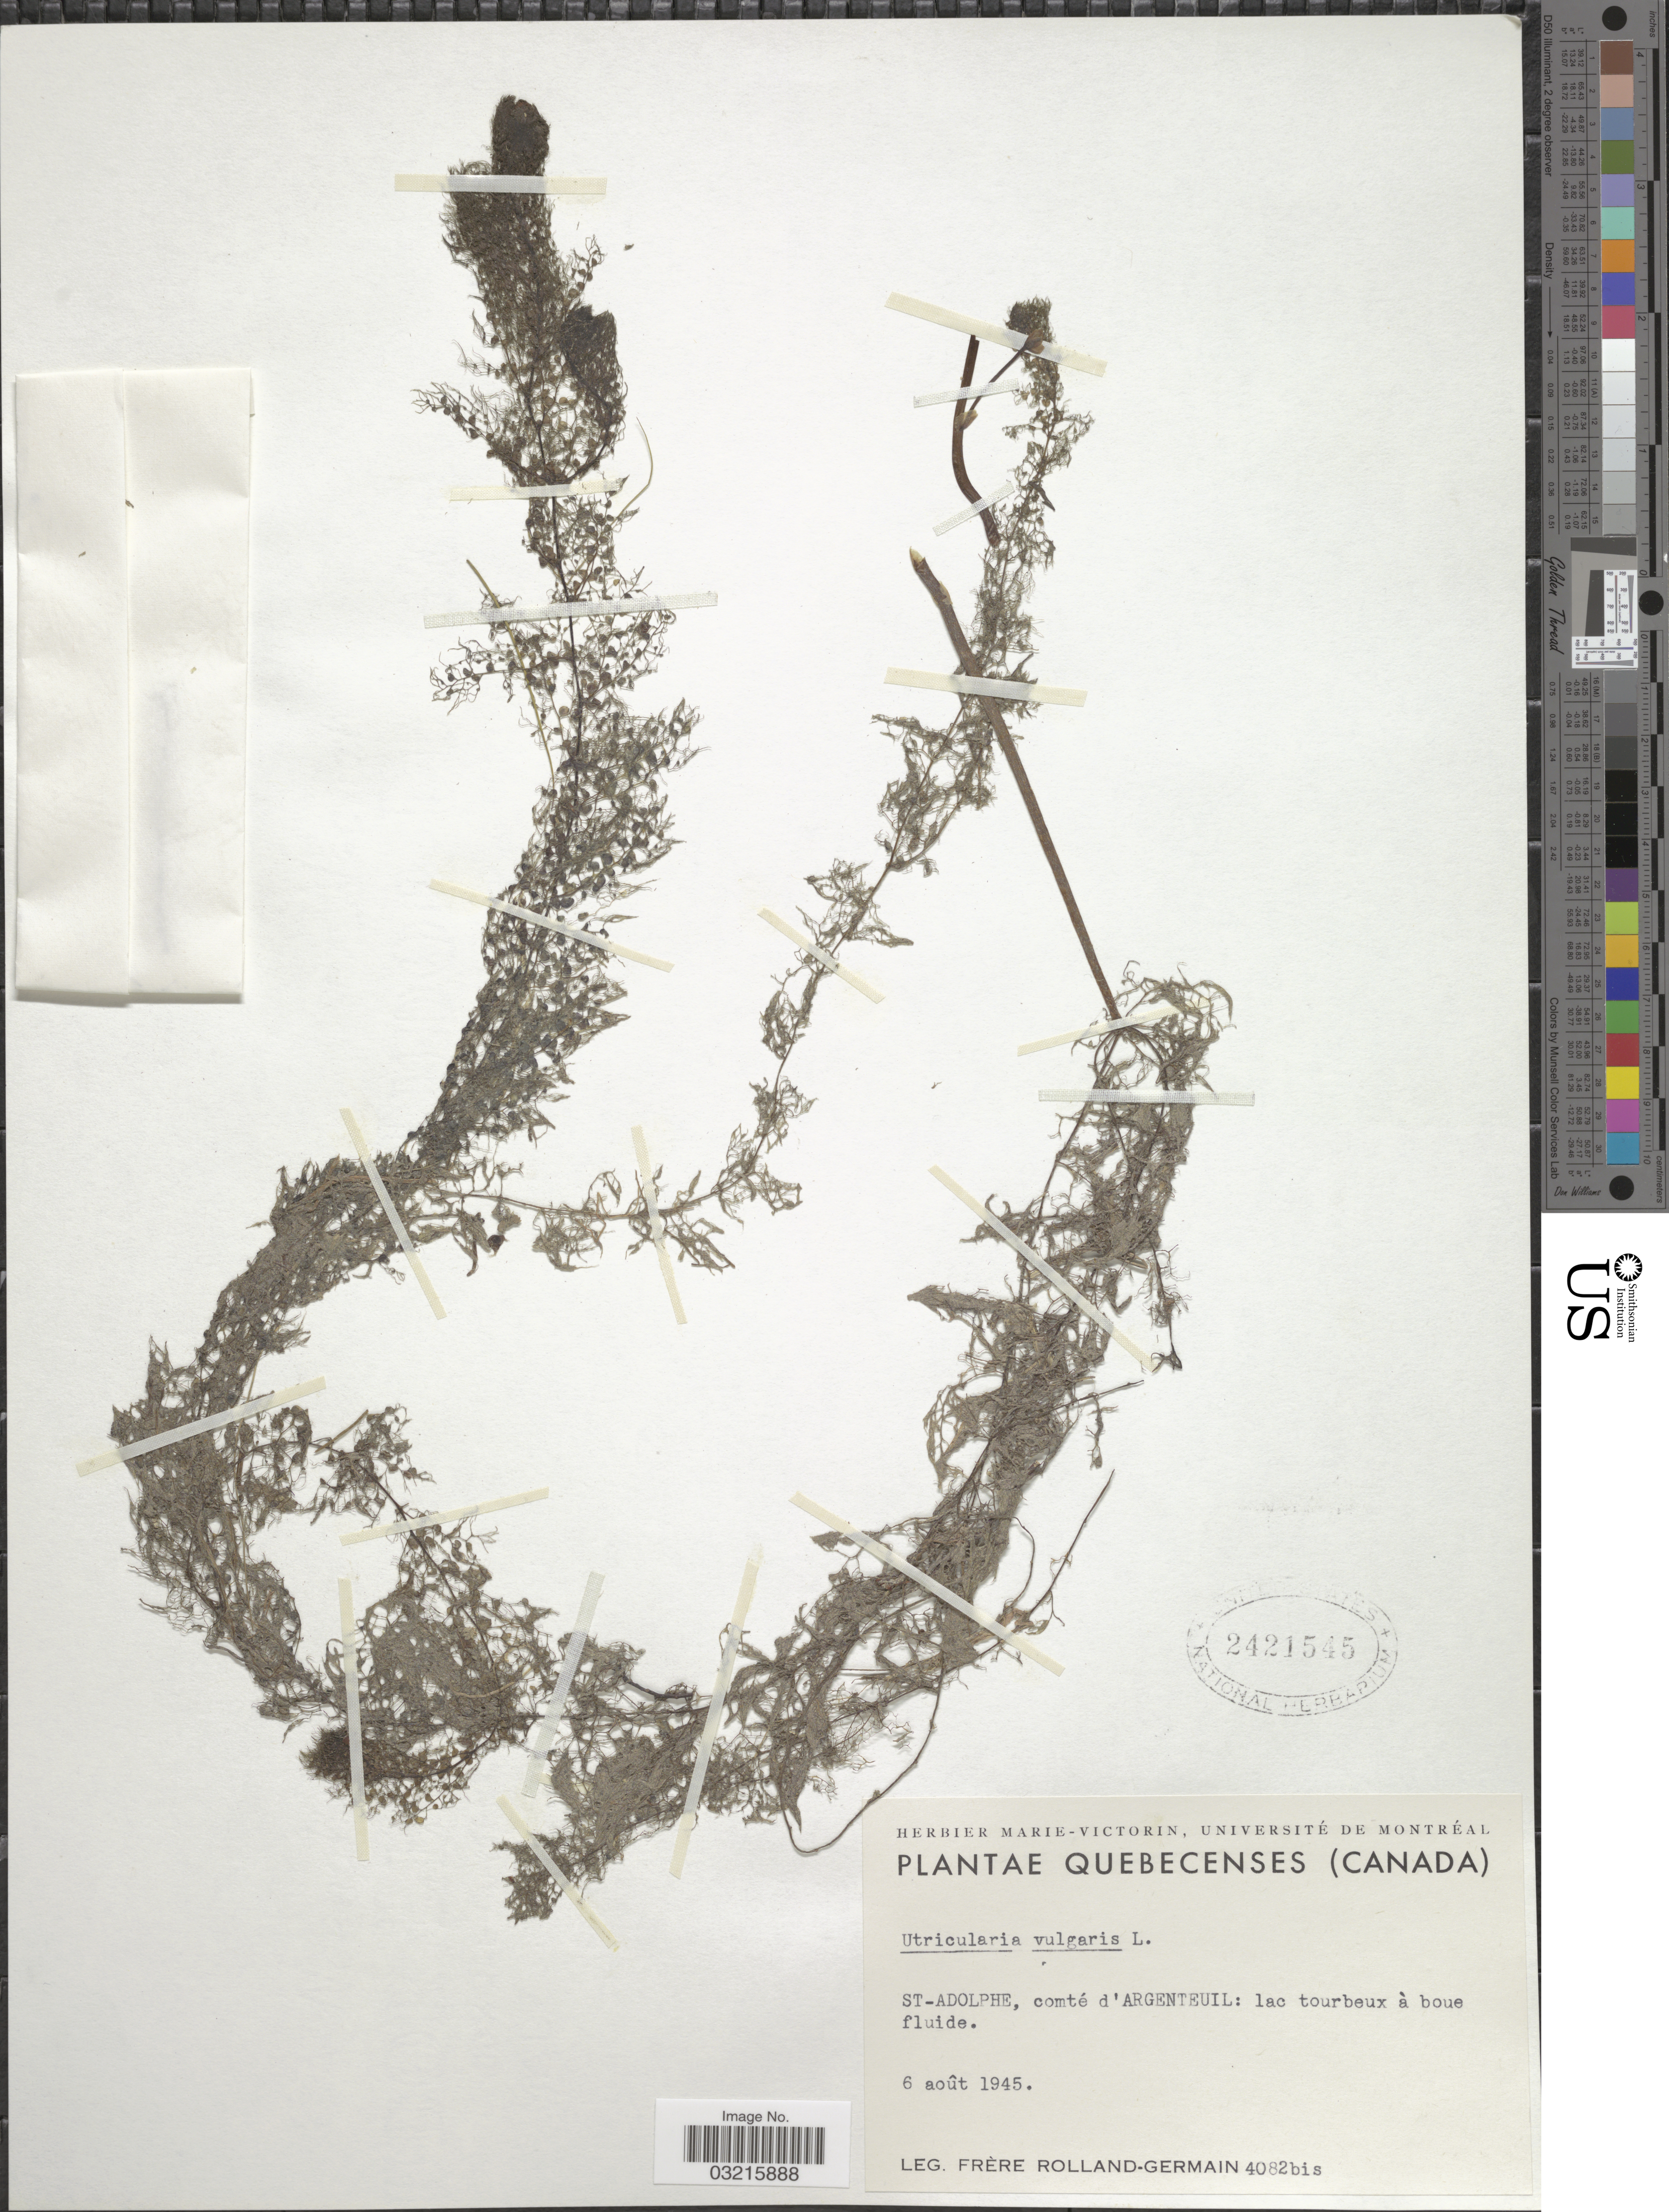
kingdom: Plantae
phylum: Tracheophyta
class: Magnoliopsida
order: Lamiales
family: Lentibulariaceae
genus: Utricularia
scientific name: Utricularia vulgaris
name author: L.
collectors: Rolland-Germain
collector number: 4082bis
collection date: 1945-08-06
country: Canada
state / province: Quebec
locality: St-Adolphe, comté d'Argenteuil: lac tourbeux à boue fluide.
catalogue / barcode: US 2421545